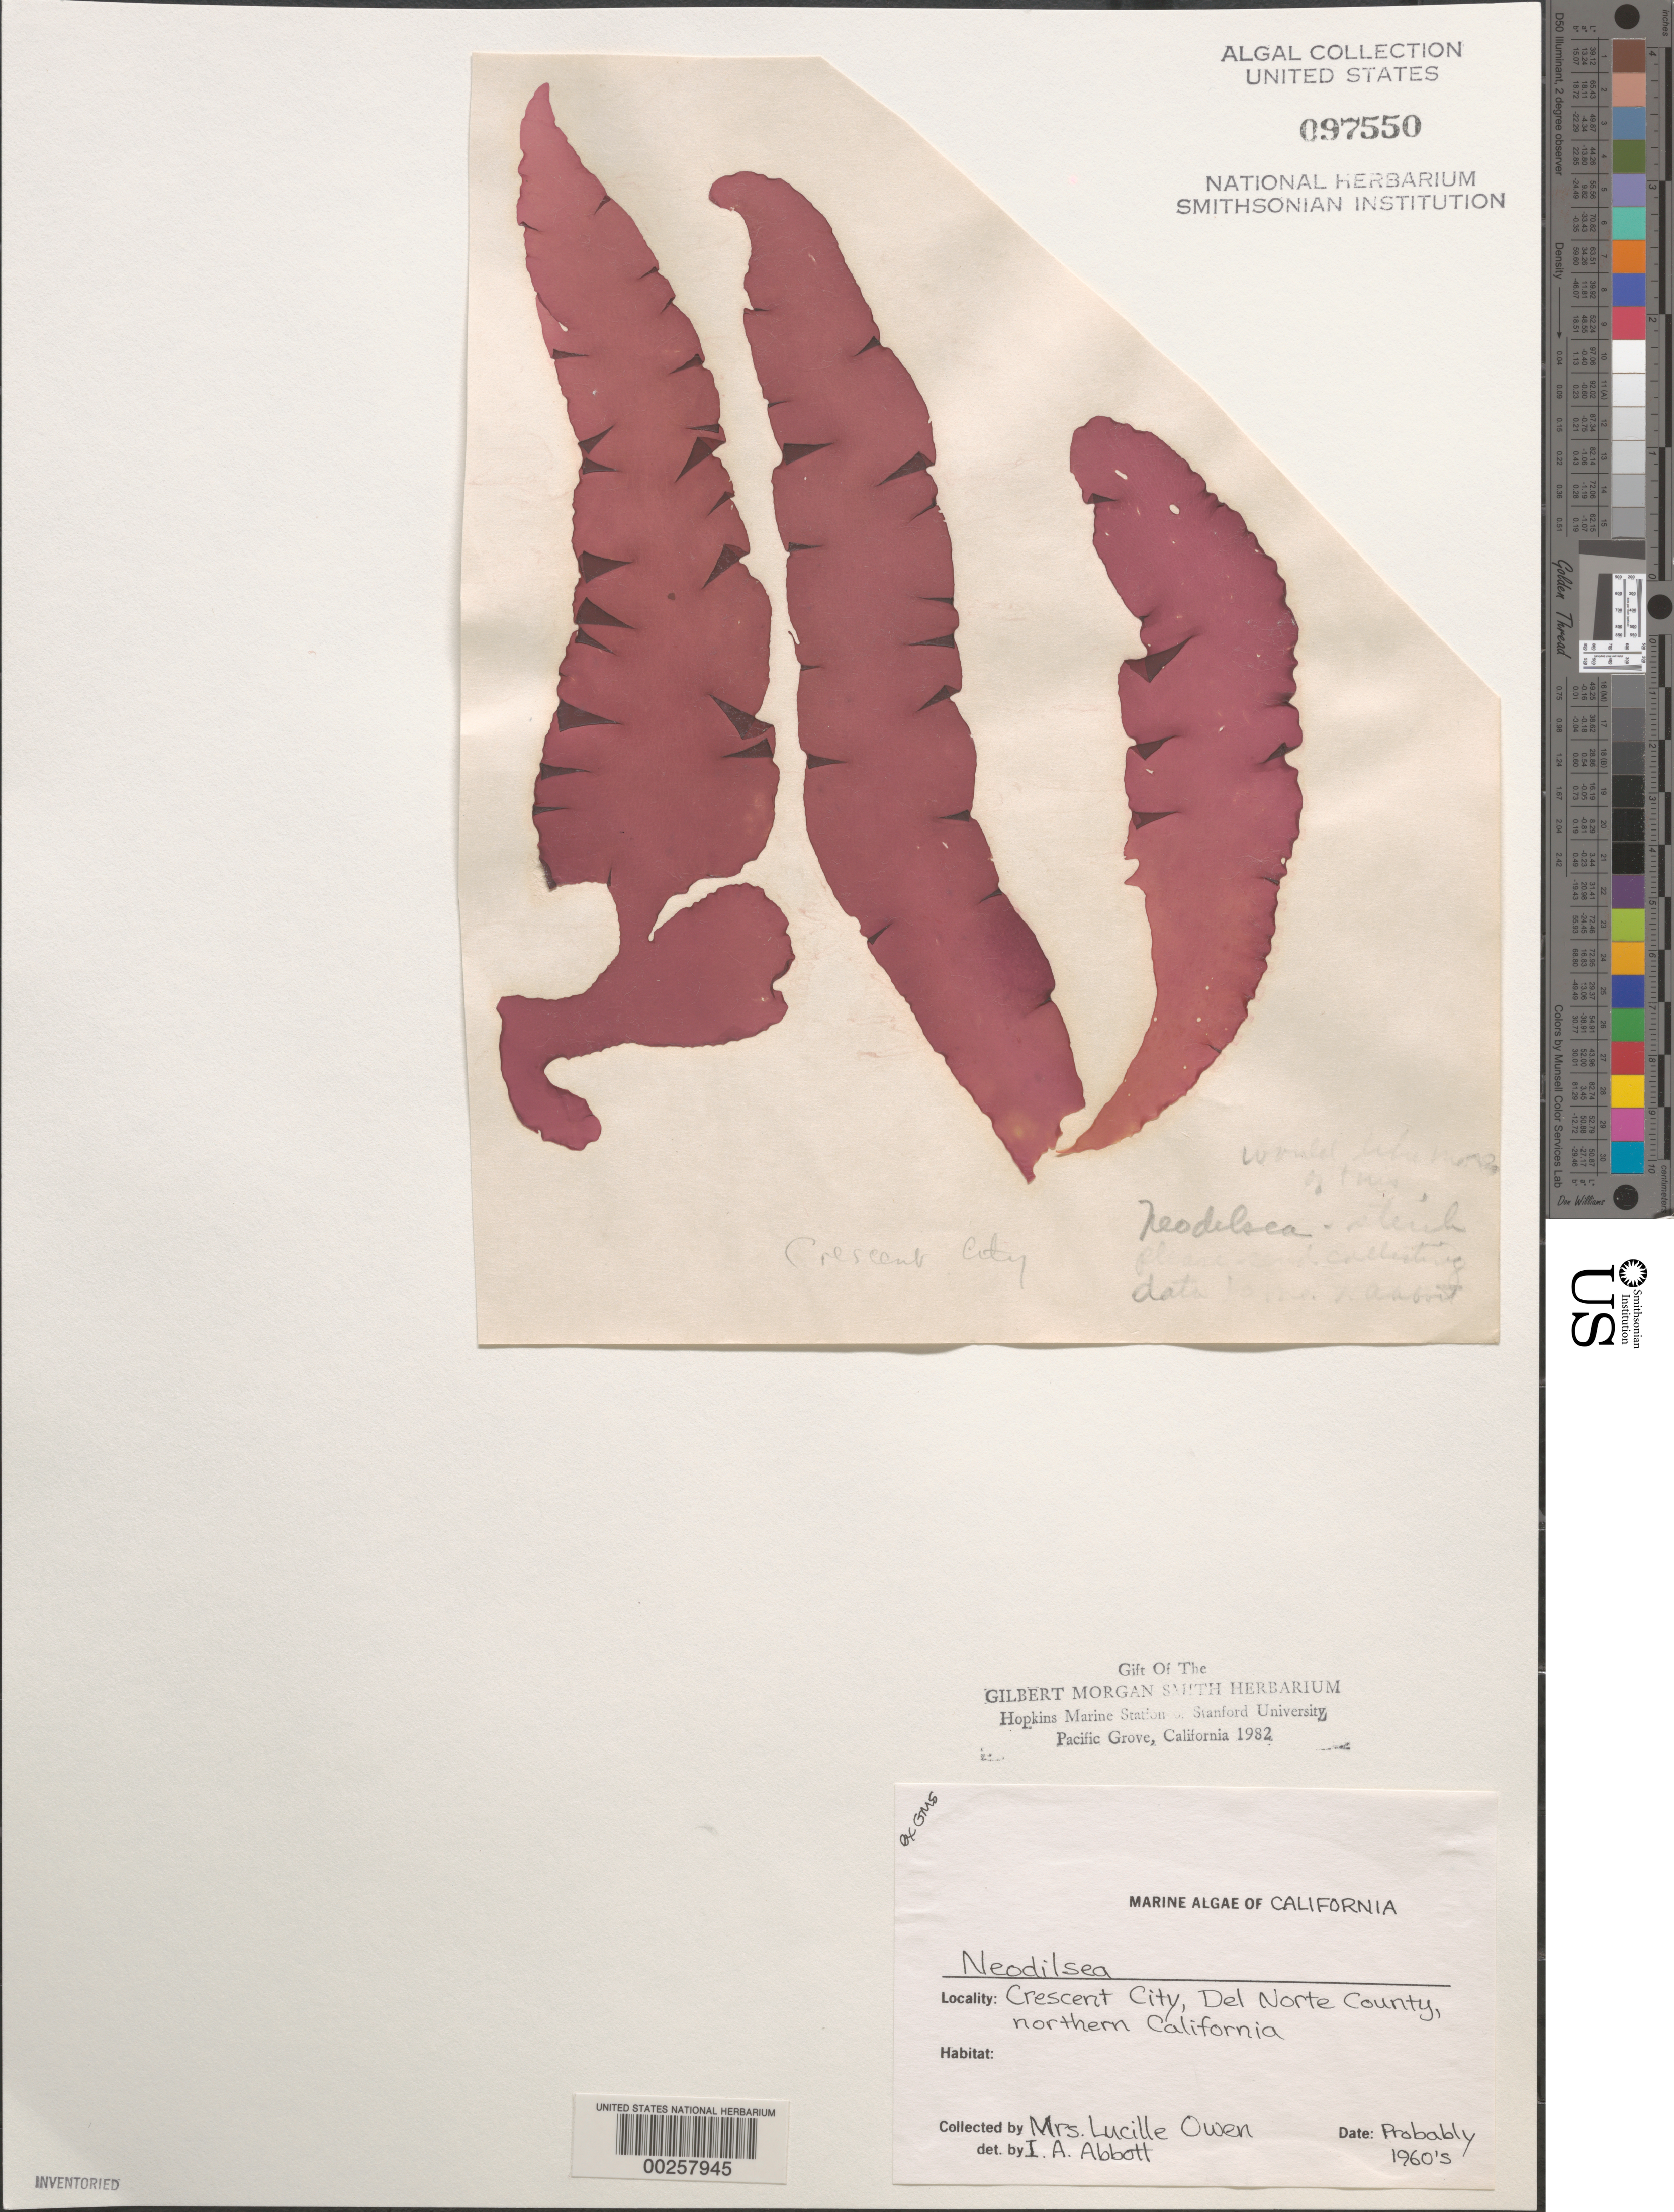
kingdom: Plantae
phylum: Rhodophyta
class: Florideophyceae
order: Gigartinales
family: Dumontiaceae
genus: Neodilsea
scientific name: Neodilsea sp.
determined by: Abbott, Isabella A.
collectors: L. Owen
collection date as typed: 196-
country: United States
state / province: California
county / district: Del Norte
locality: Crescent City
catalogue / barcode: US 97550